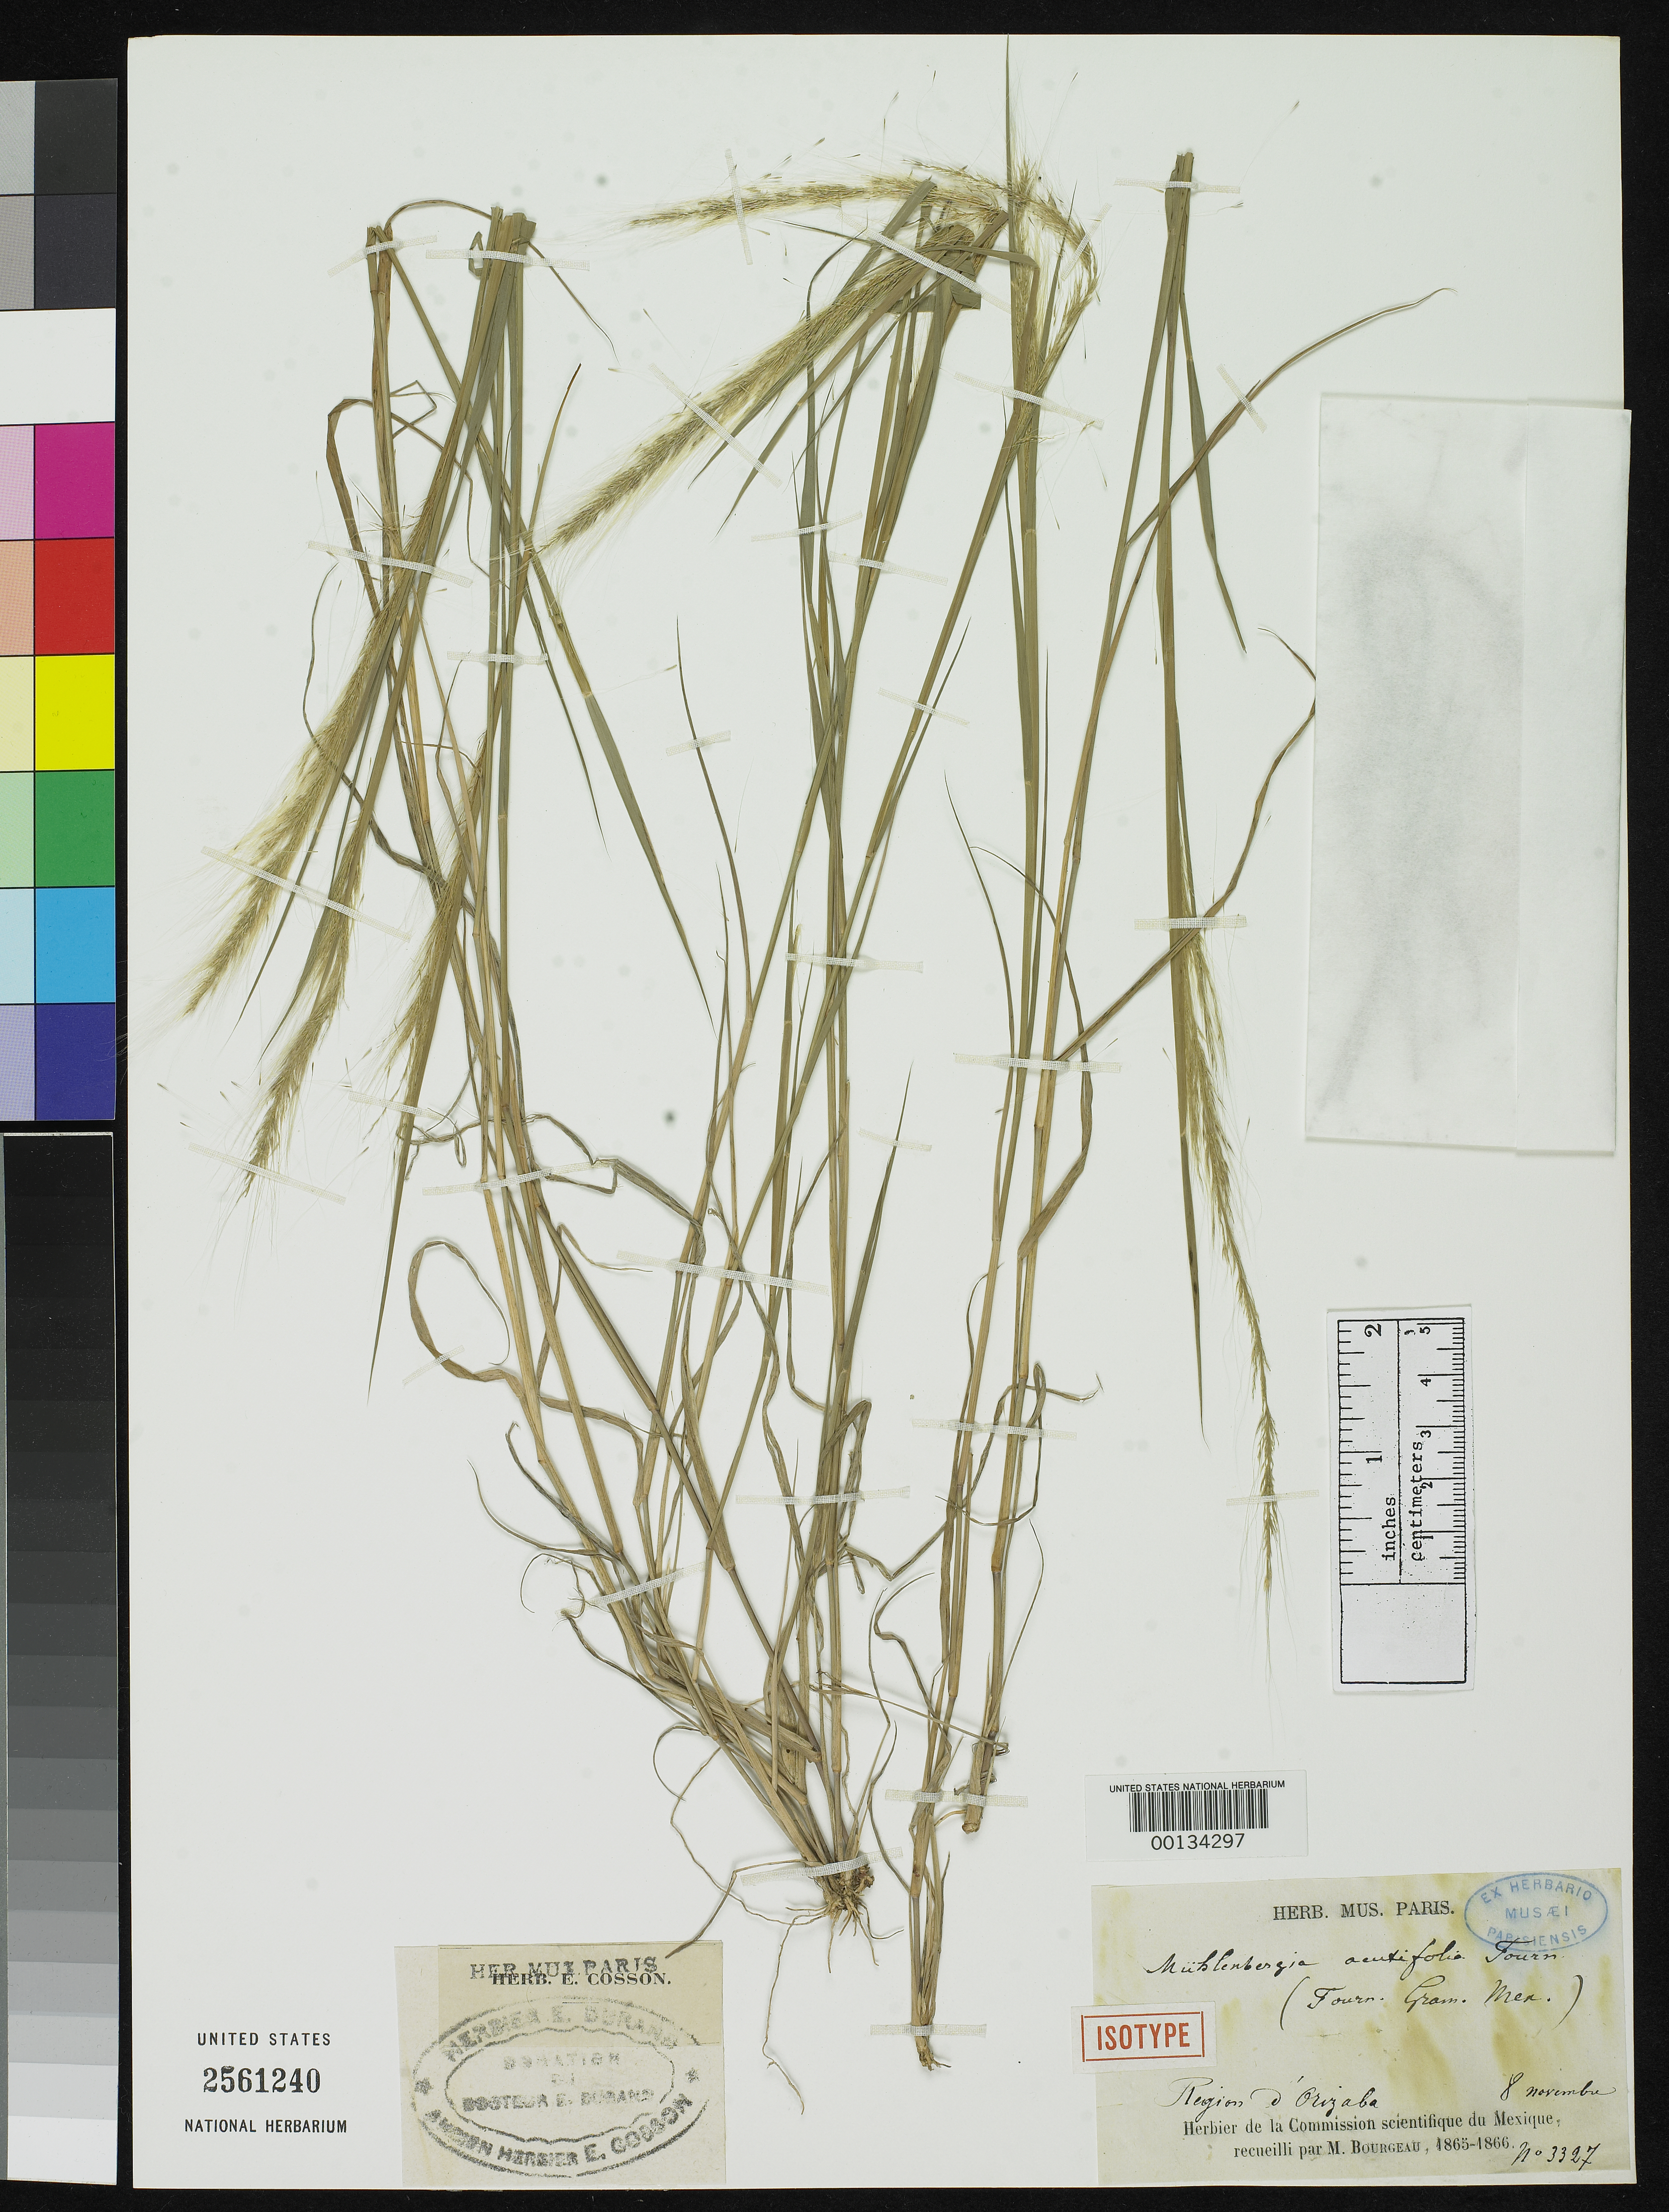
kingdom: Plantae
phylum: Tracheophyta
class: Liliopsida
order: Poales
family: Poaceae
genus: Muhlenbergia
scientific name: Muhlenbergia acutifolia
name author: E. Fourn.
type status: Isotype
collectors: E. Bourgeau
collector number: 3327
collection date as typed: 08 Nov 1866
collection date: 1866-11-08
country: Mexico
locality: E of Monserrat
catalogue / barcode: US 2561240